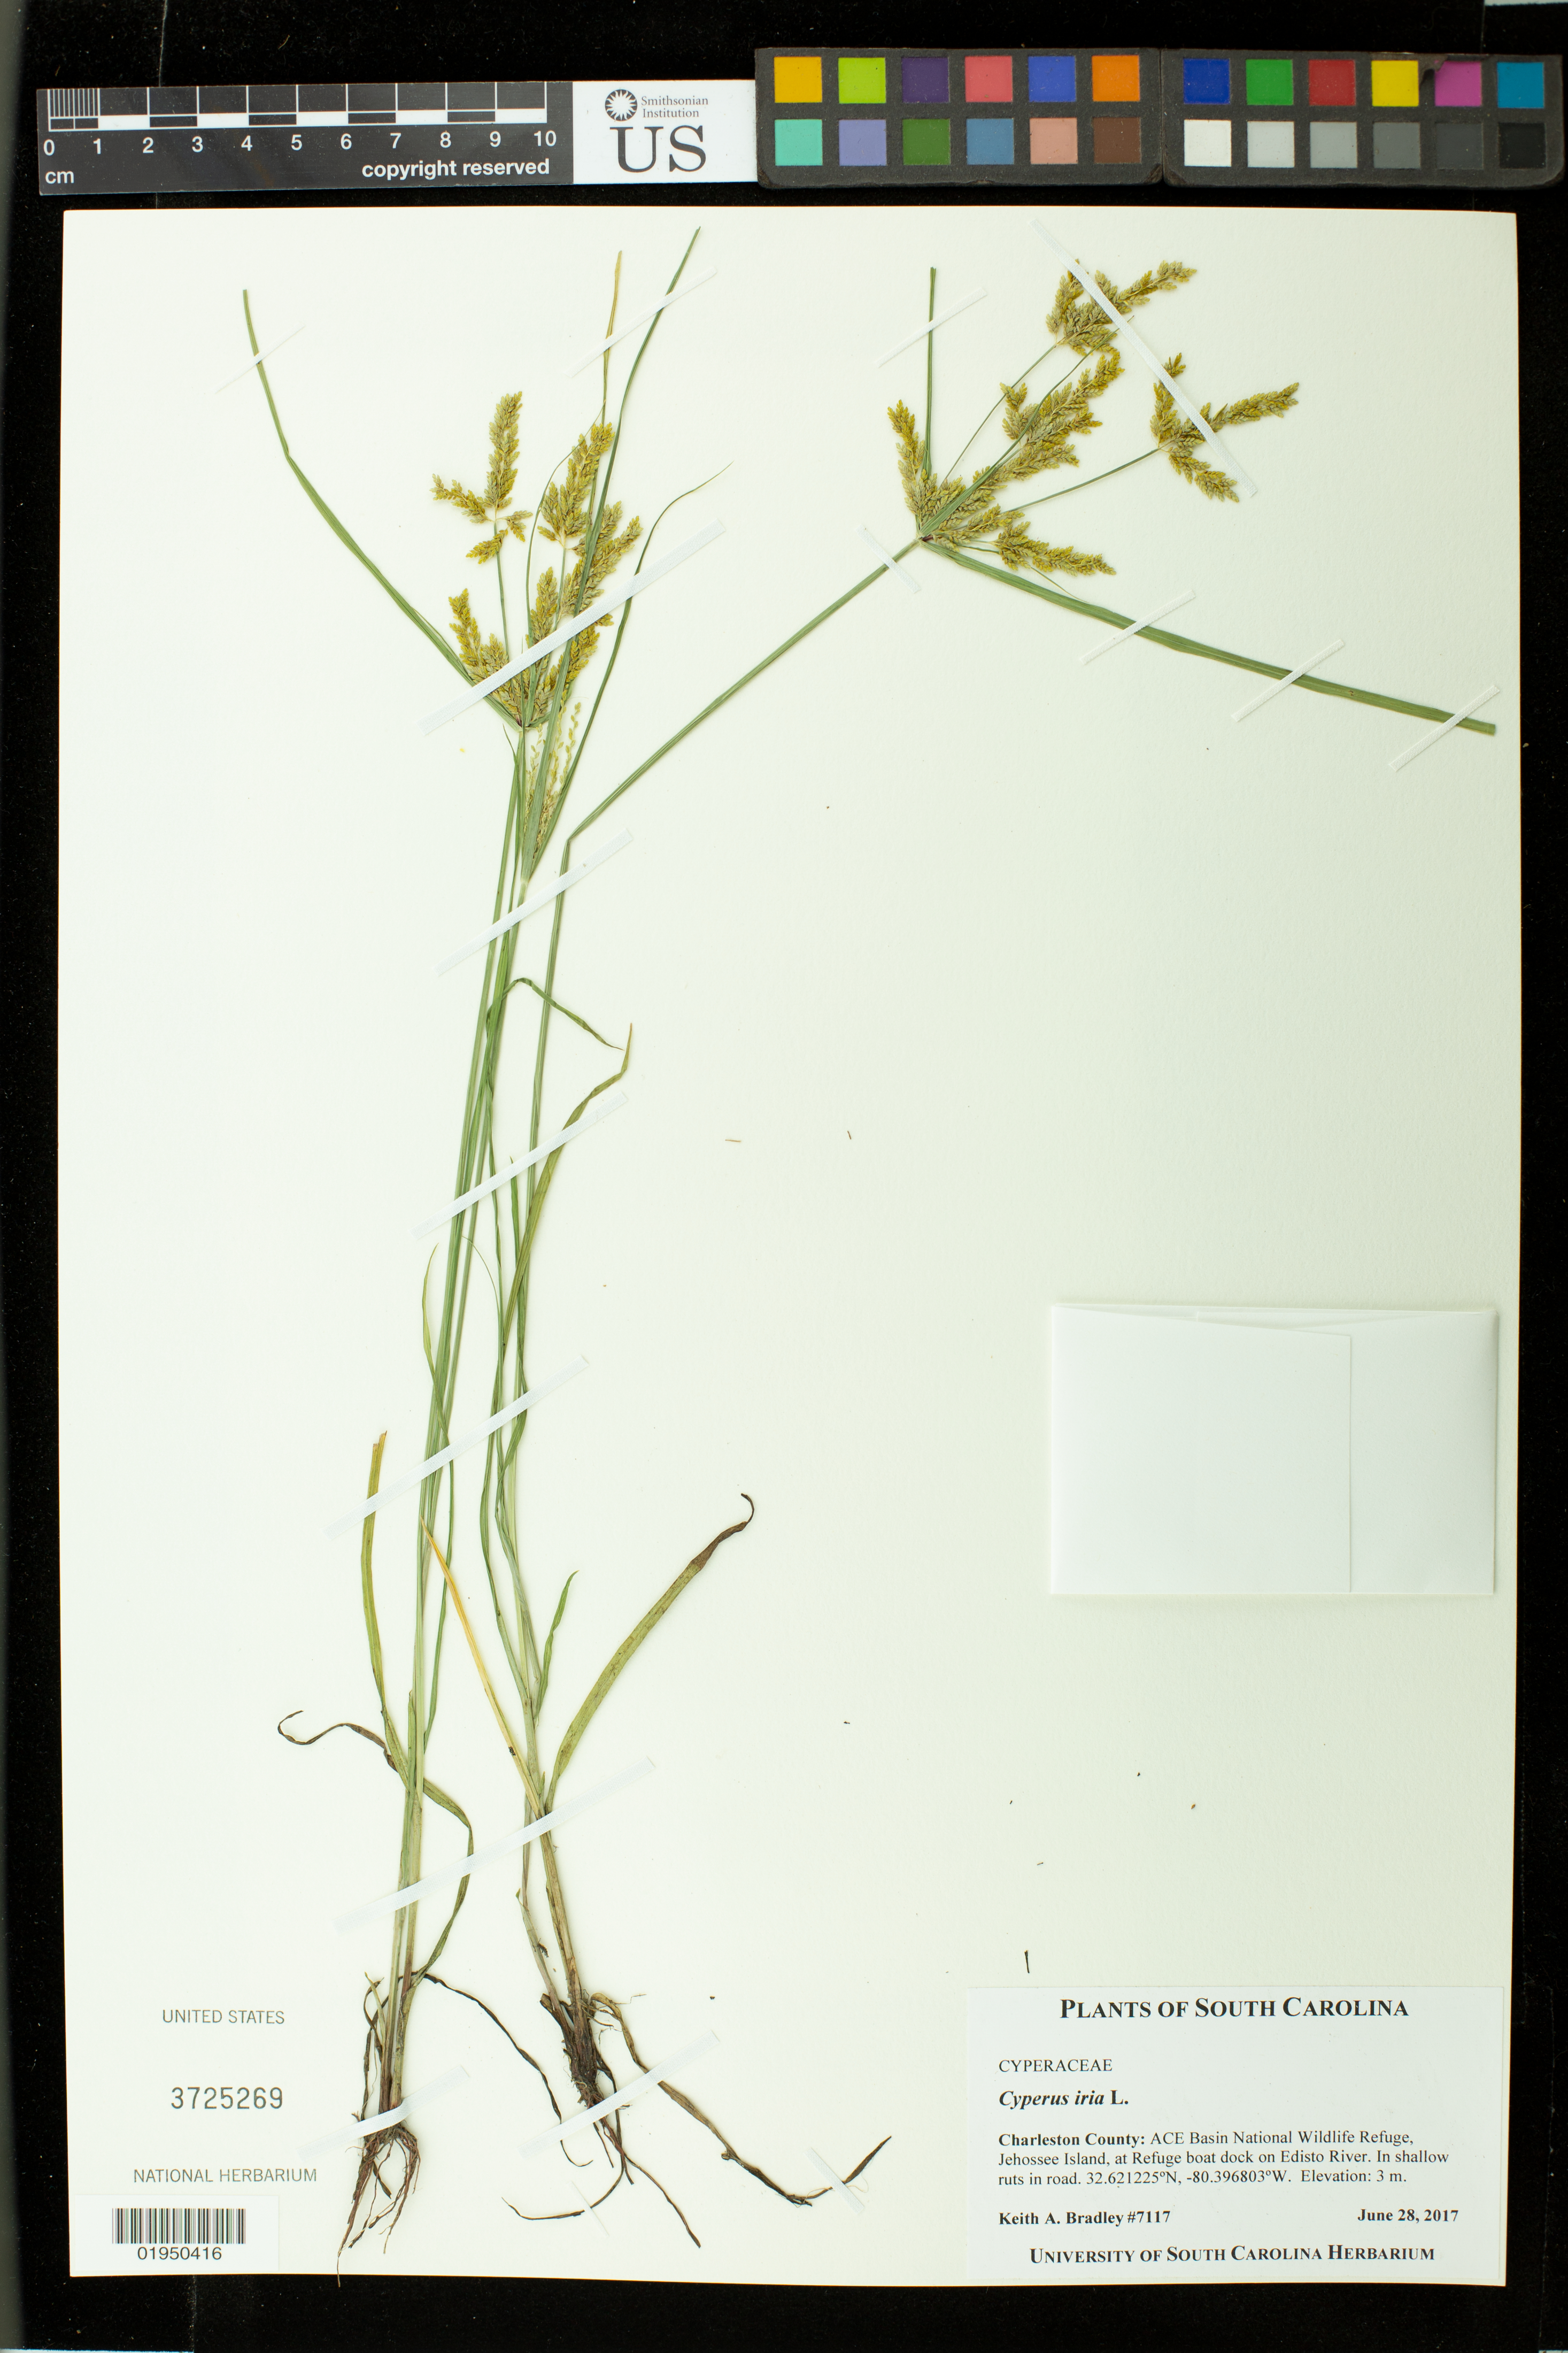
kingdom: Plantae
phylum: Tracheophyta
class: Liliopsida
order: Poales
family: Cyperaceae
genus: Cyperus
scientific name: Cyperus iria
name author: L.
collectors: K. Bradley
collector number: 7117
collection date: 2017-06-28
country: United States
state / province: South Carolina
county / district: Charleston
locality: ACE Basin National Wildlife Reguge, Jehosse Island, at Refuge boat dock on Edisto River. In shallow ruts in road.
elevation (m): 3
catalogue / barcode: US 3725269